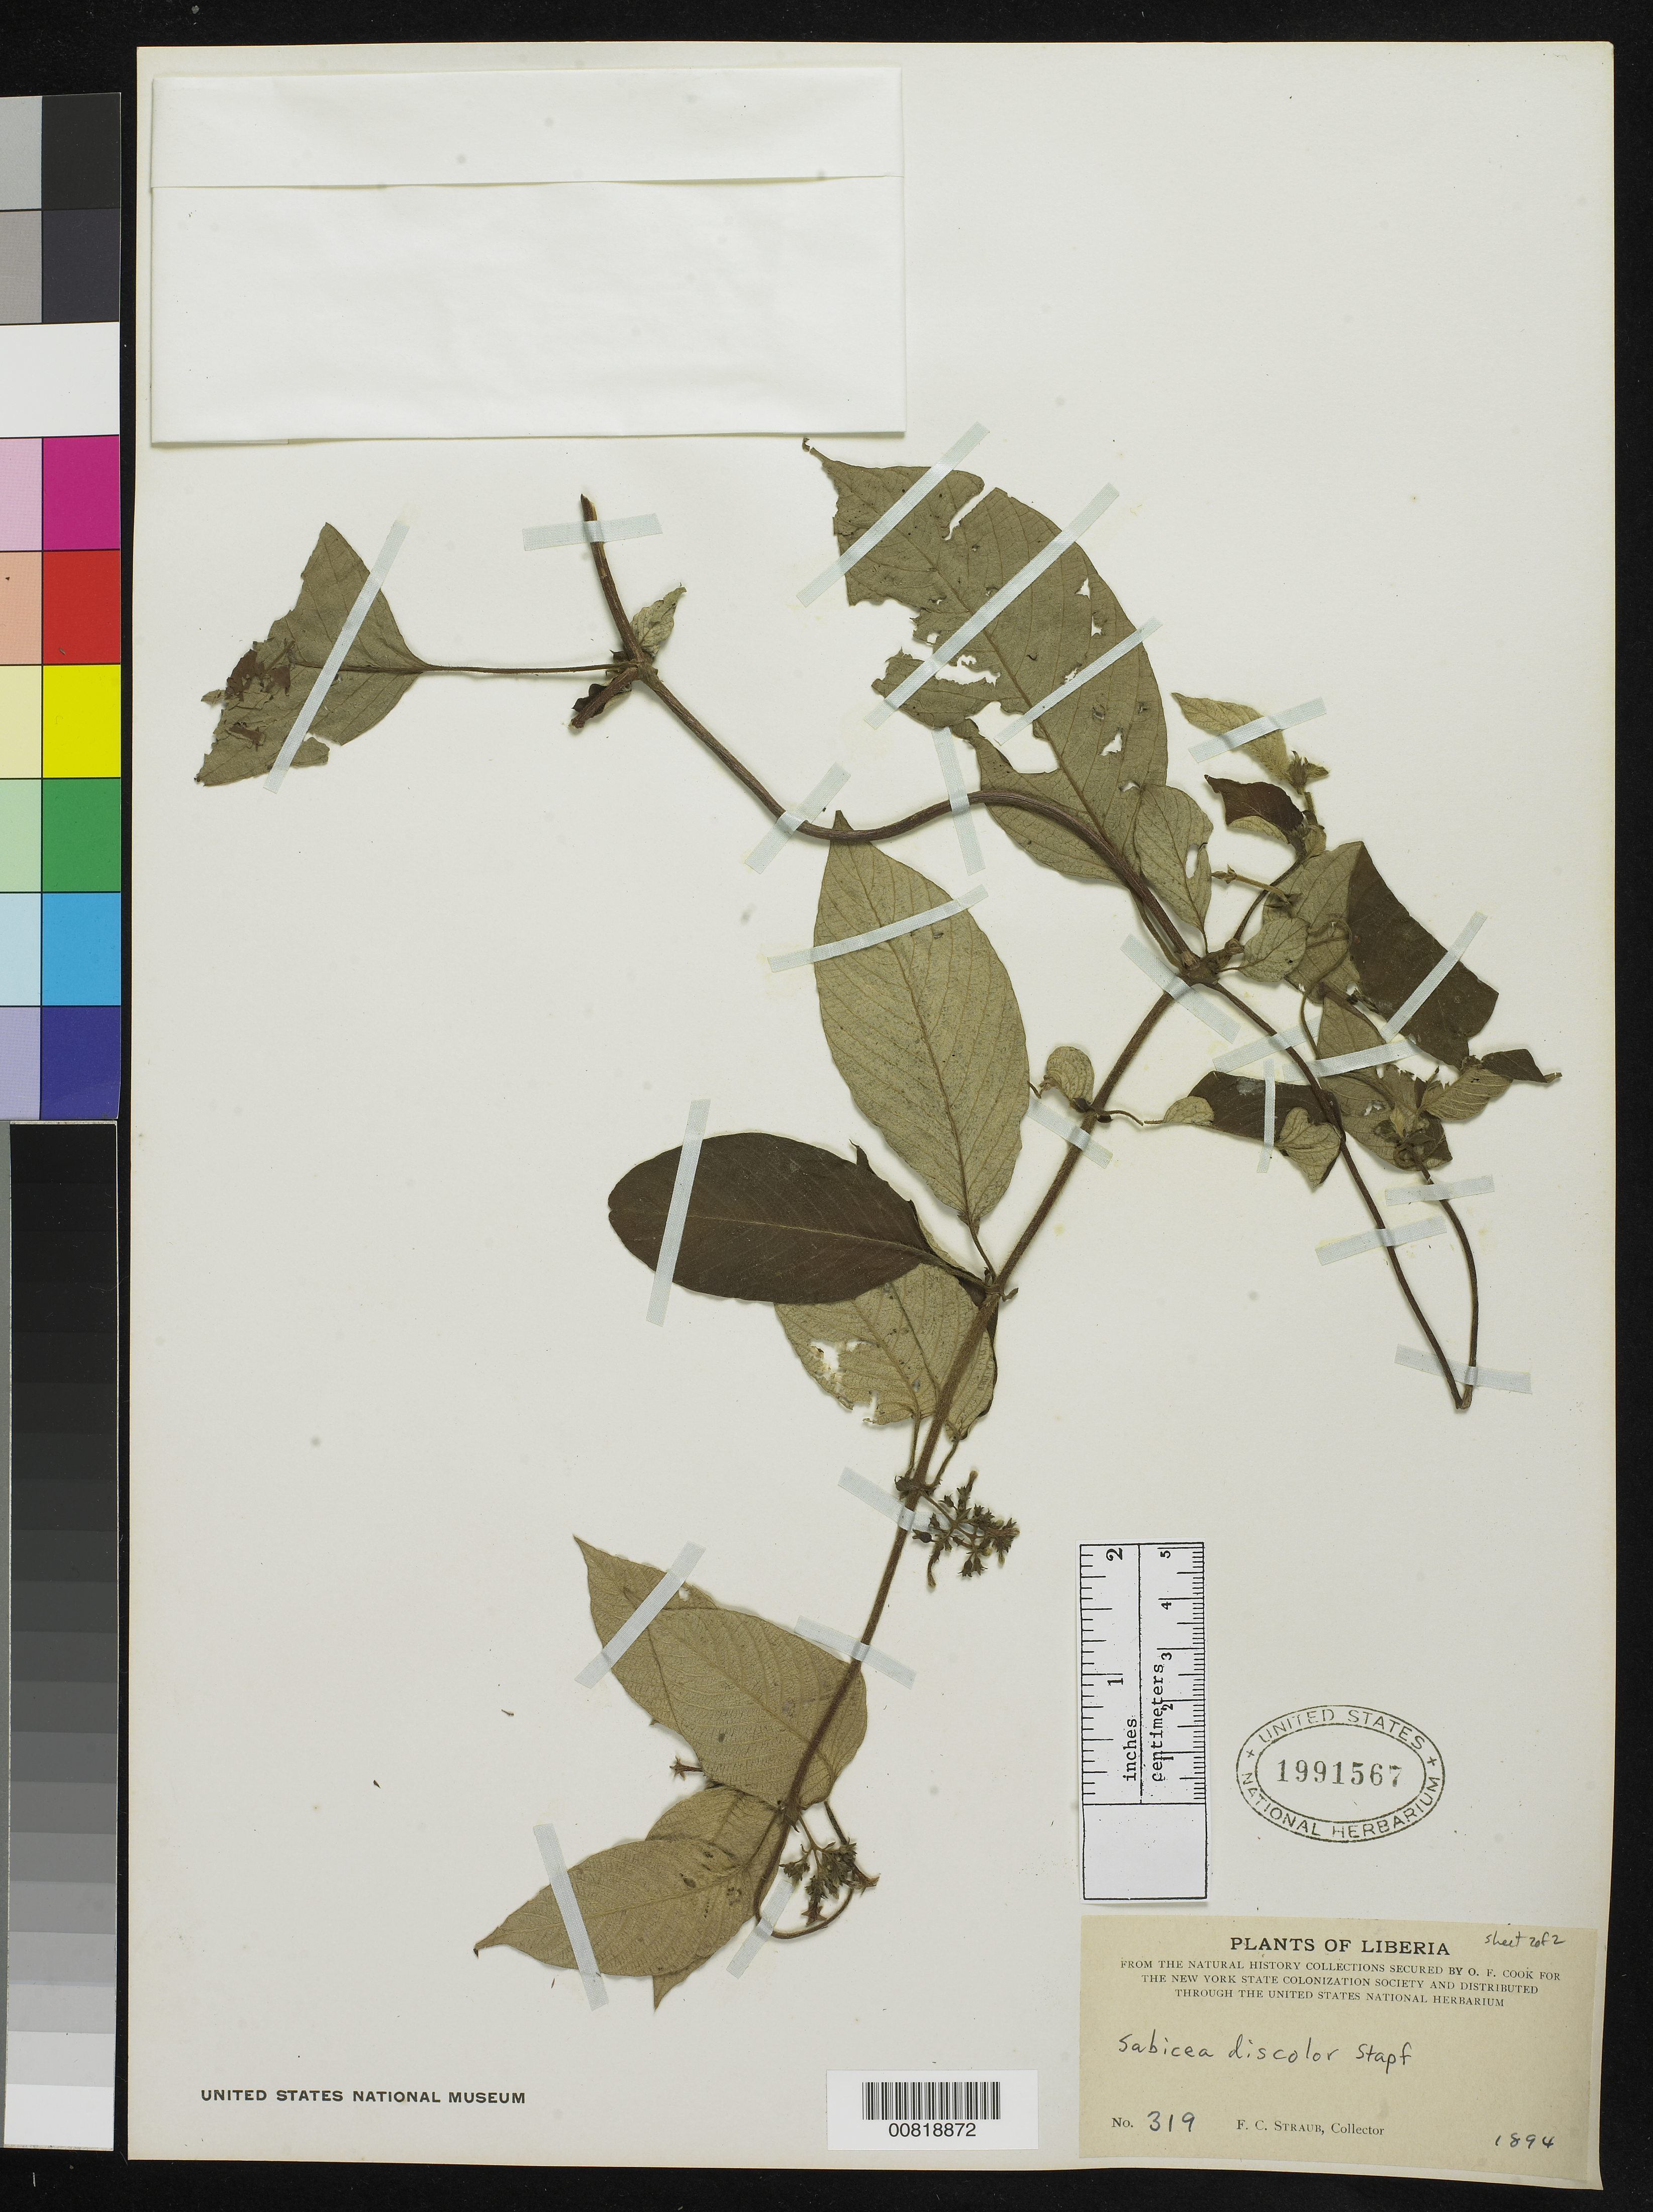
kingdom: Plantae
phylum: Tracheophyta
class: Magnoliopsida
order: Gentianales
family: Rubiaceae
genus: Sabicea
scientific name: Sabicea discolor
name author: Stapf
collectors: F. Straub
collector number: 319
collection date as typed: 1894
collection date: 1894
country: Liberia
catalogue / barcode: US 1991567